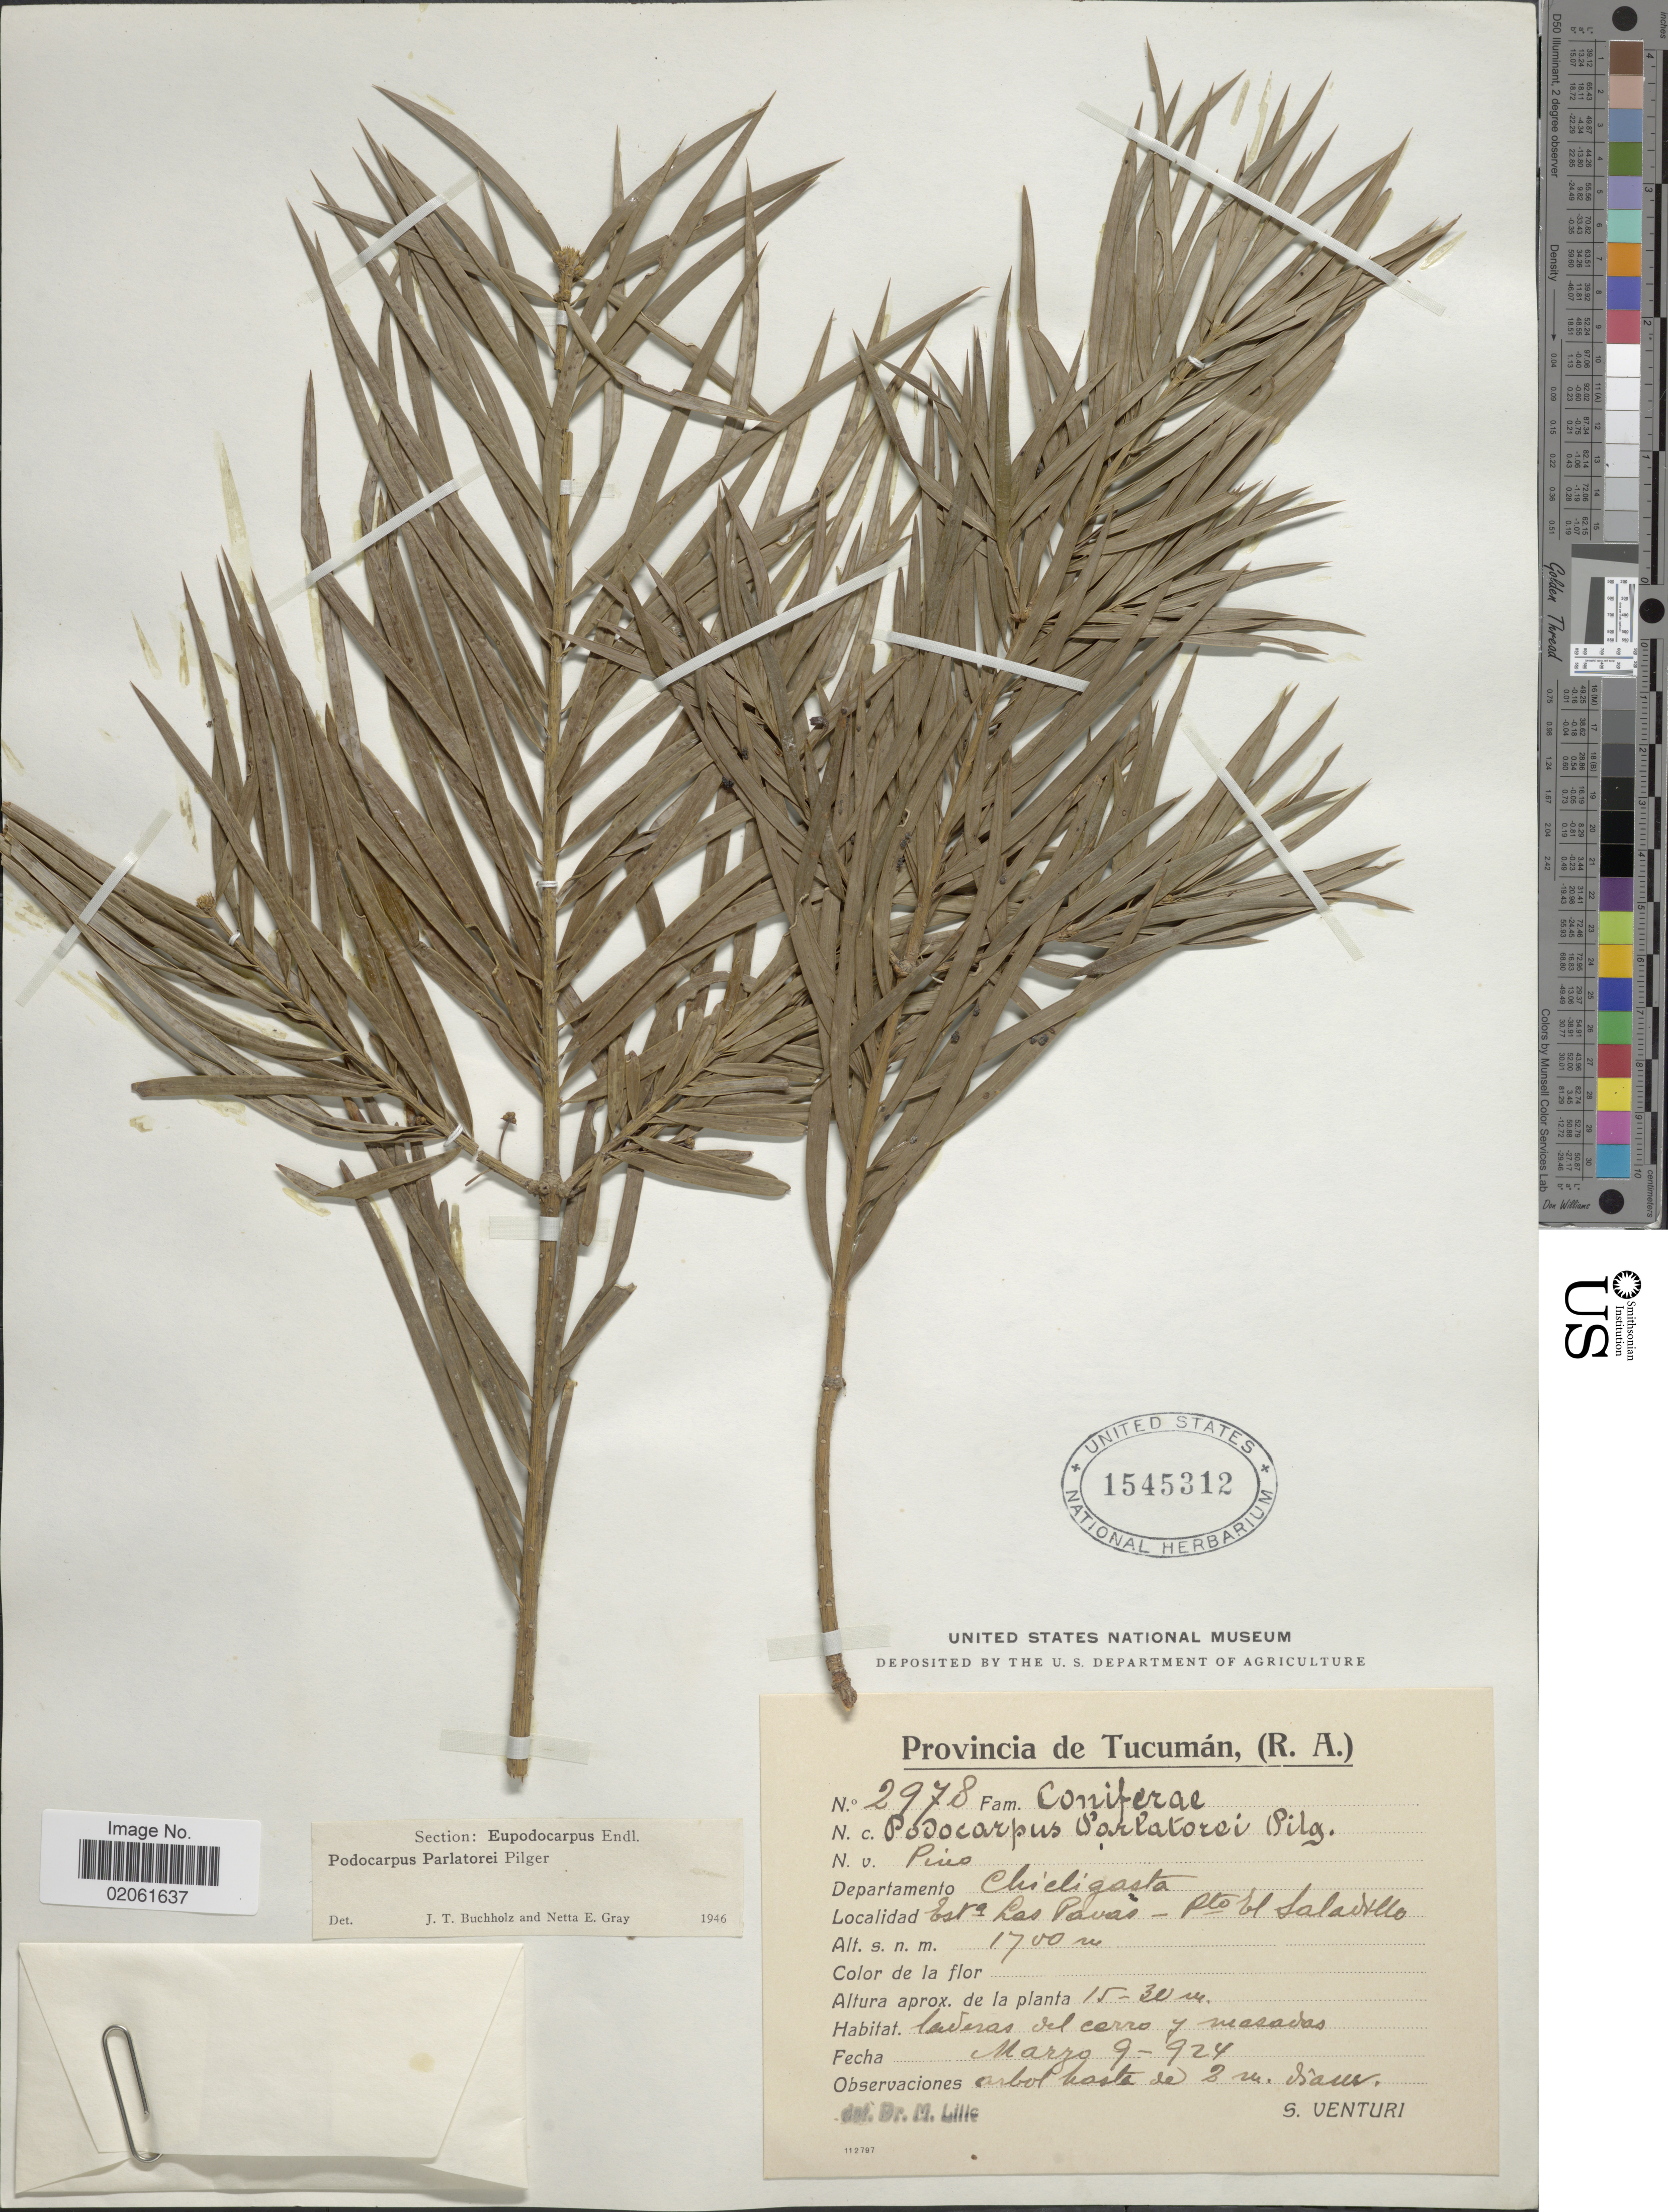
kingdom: Plantae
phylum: Tracheophyta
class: Pinopsida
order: Pinales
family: Podocarpaceae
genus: Podocarpus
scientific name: Podocarpus parlatorei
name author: Pilg.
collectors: S. Venturi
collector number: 2978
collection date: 1924-03-09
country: Argentina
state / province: Tucuman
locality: (R. A). Departamento Chicligasta, Esta. Las Pavas. Puerto del Saladillo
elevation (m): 1700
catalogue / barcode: US 1545312